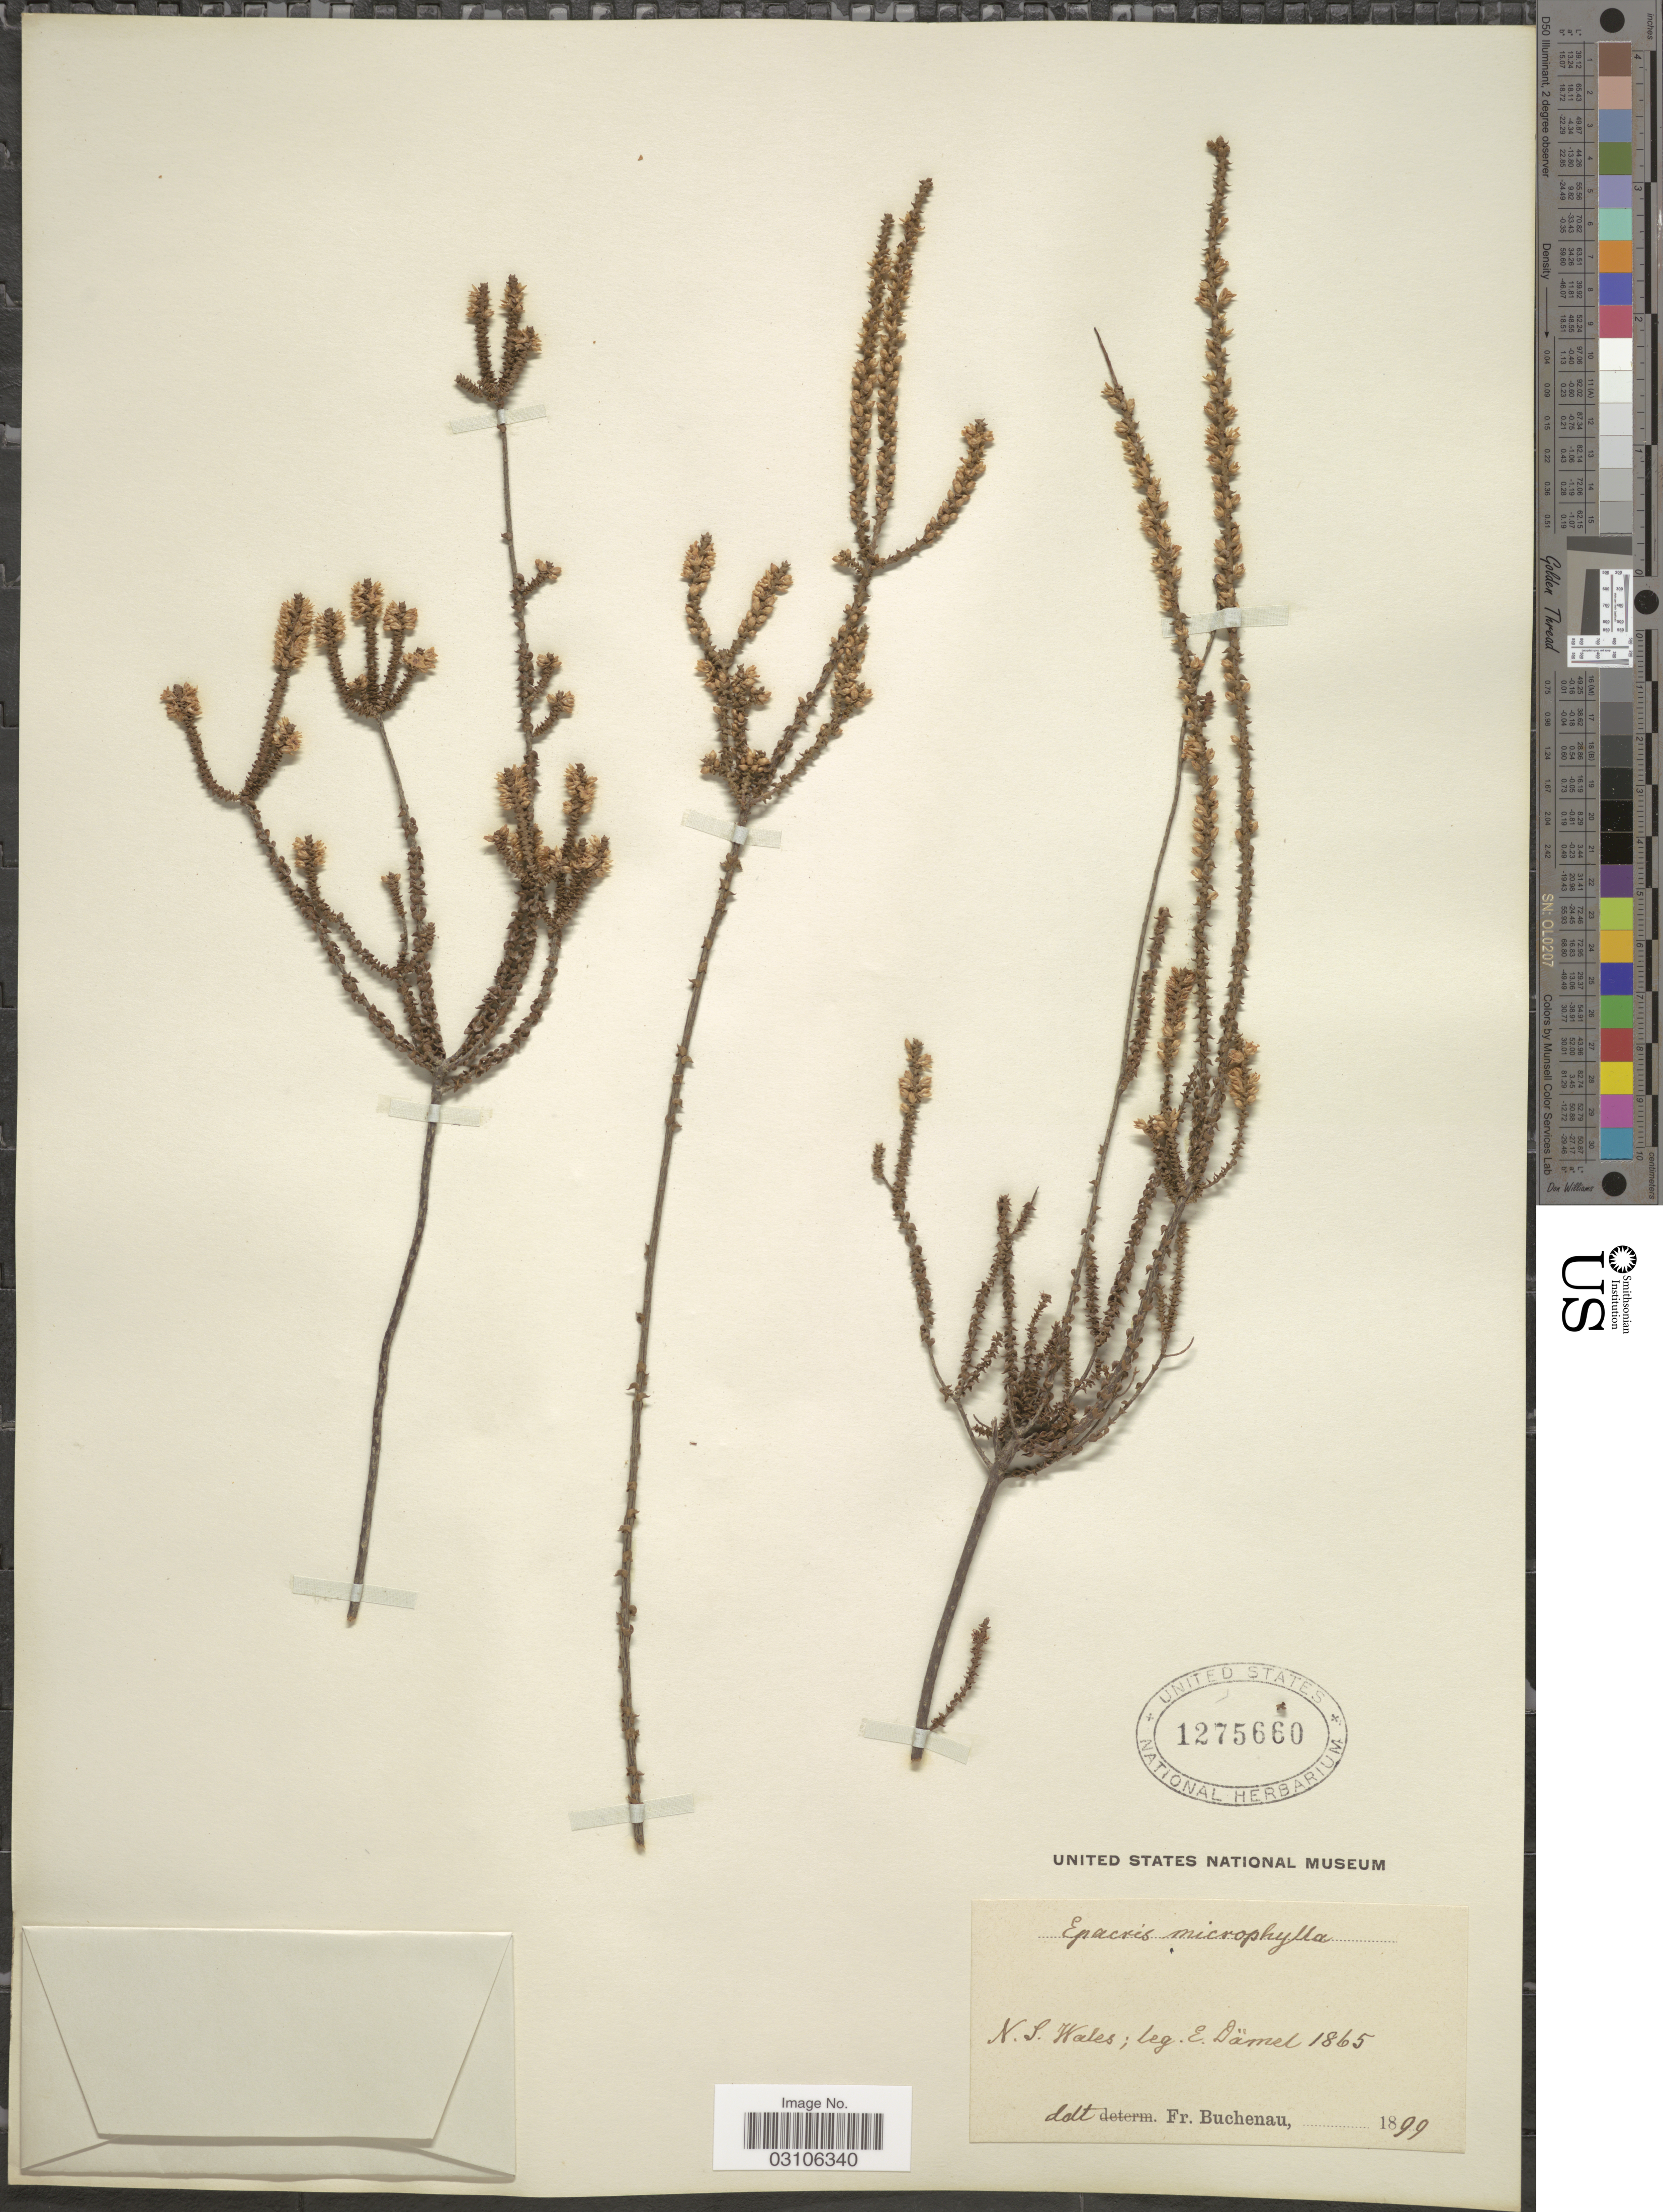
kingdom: Plantae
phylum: Tracheophyta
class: Magnoliopsida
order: Ericales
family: Ericaceae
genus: Epacris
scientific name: Epacris microphylla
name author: R. Br.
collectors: E. Damel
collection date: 1865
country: Australia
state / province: New South Wales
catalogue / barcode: US 1275660